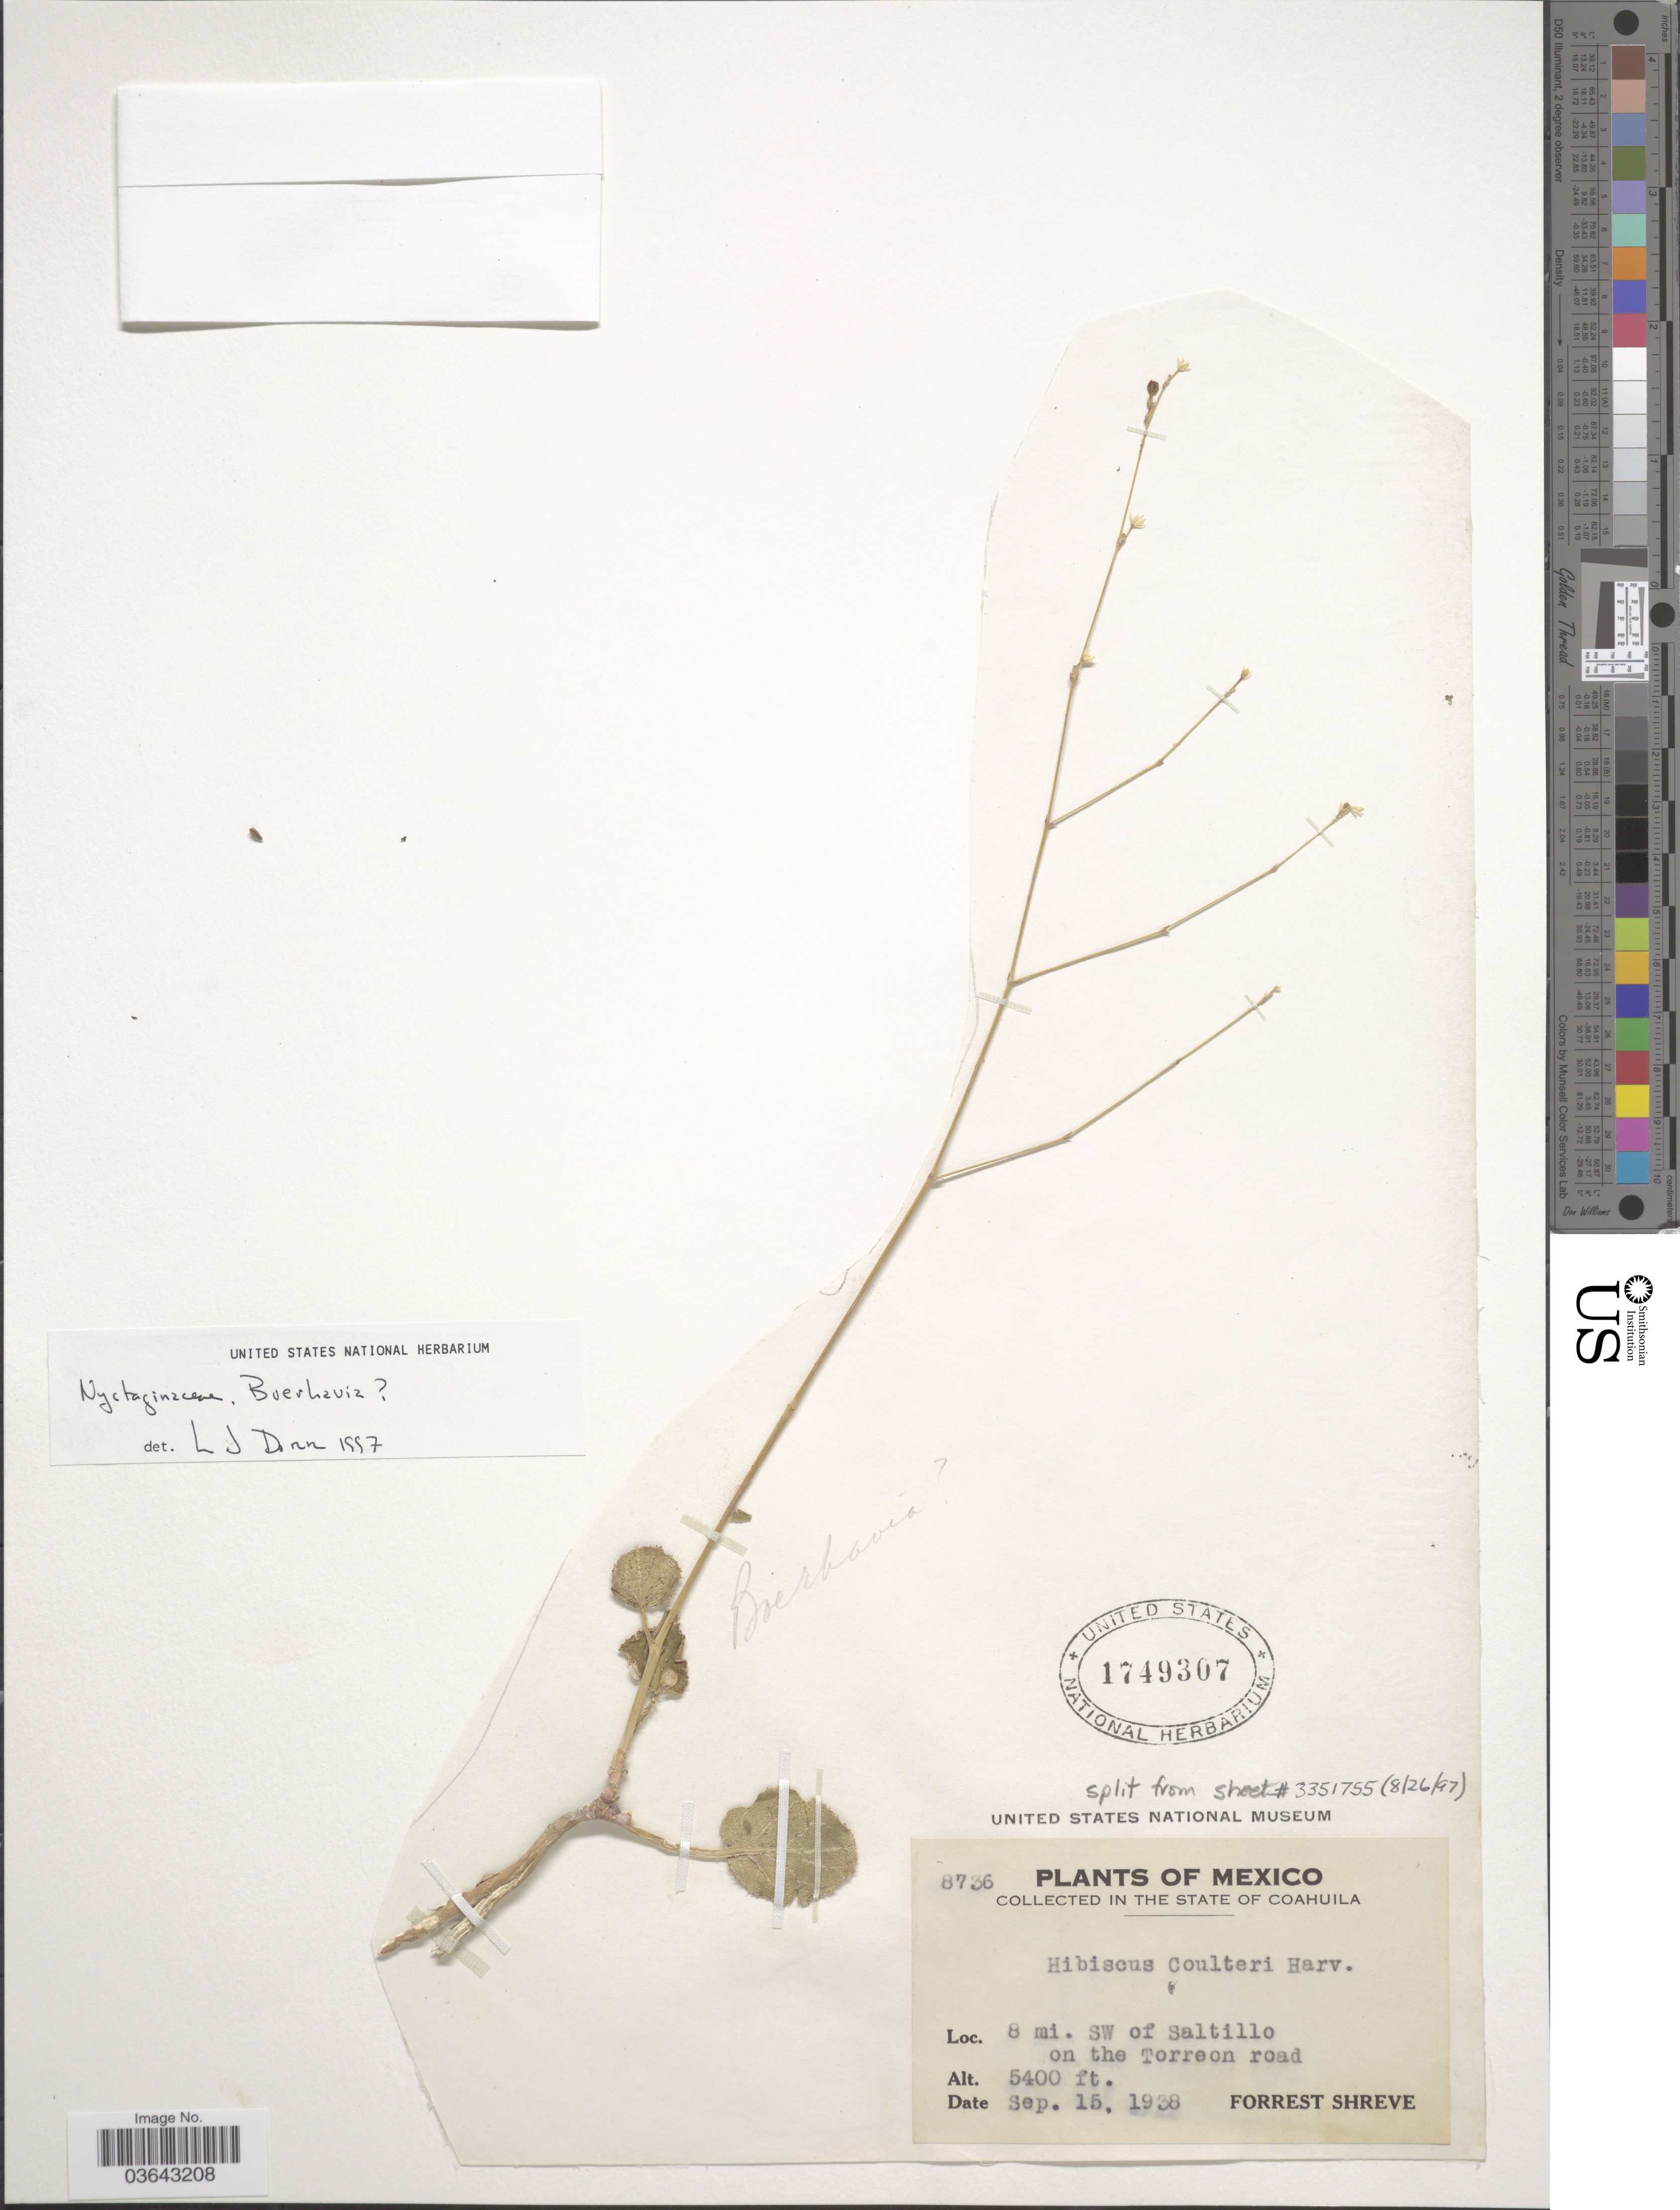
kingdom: Plantae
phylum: Tracheophyta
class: Magnoliopsida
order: Caryophyllales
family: Nyctaginaceae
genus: Boerhavia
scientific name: Boerhavia sp.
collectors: F. Shreve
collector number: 8736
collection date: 1938-09-15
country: Mexico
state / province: Coahuila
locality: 8 mi. SW of Saltillo on the Torreon road.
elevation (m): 1646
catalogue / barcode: US 1749307